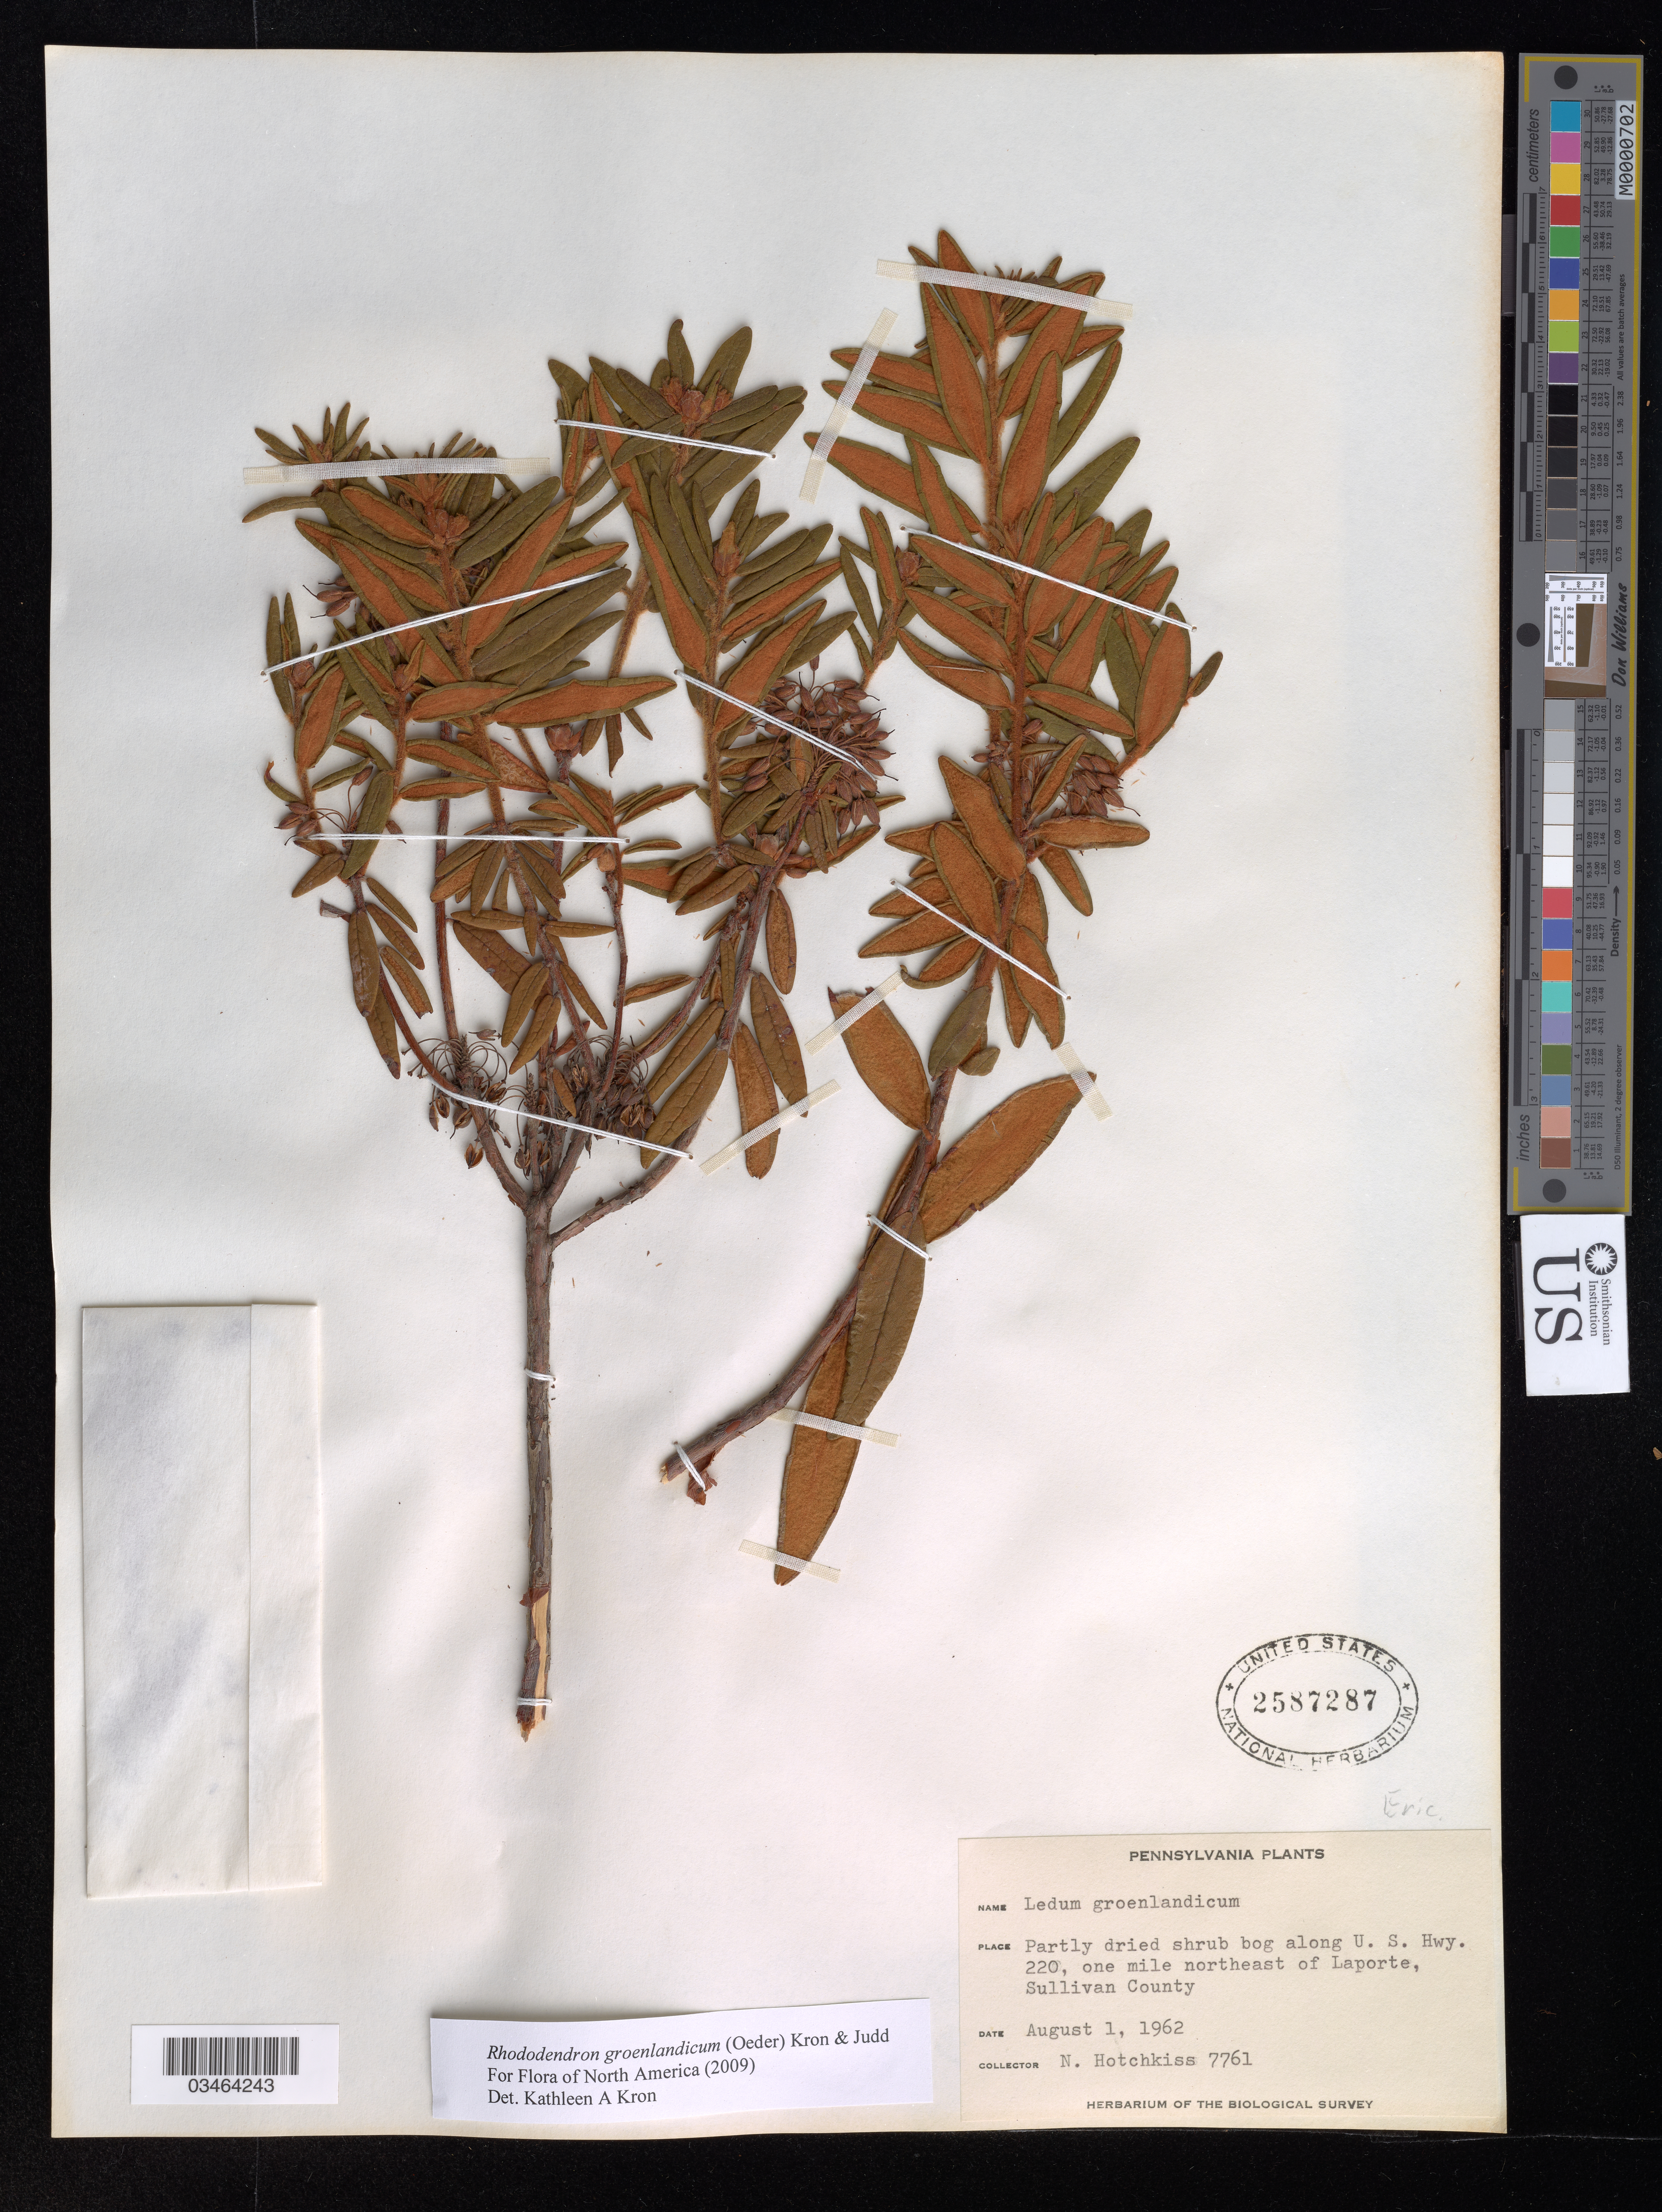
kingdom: Plantae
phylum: Tracheophyta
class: Magnoliopsida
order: Ericales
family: Ericaceae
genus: Ledum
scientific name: Ledum groenlandicum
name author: Oeder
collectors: N. Hitchkiss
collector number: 7761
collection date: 1962-08-01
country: United States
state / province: Pennsylvania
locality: Partly dried shrub bog along U.S. Hwy. 220, one mile northeast of Laporte, Sullivan County. The Biological Survey.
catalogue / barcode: US 2587287